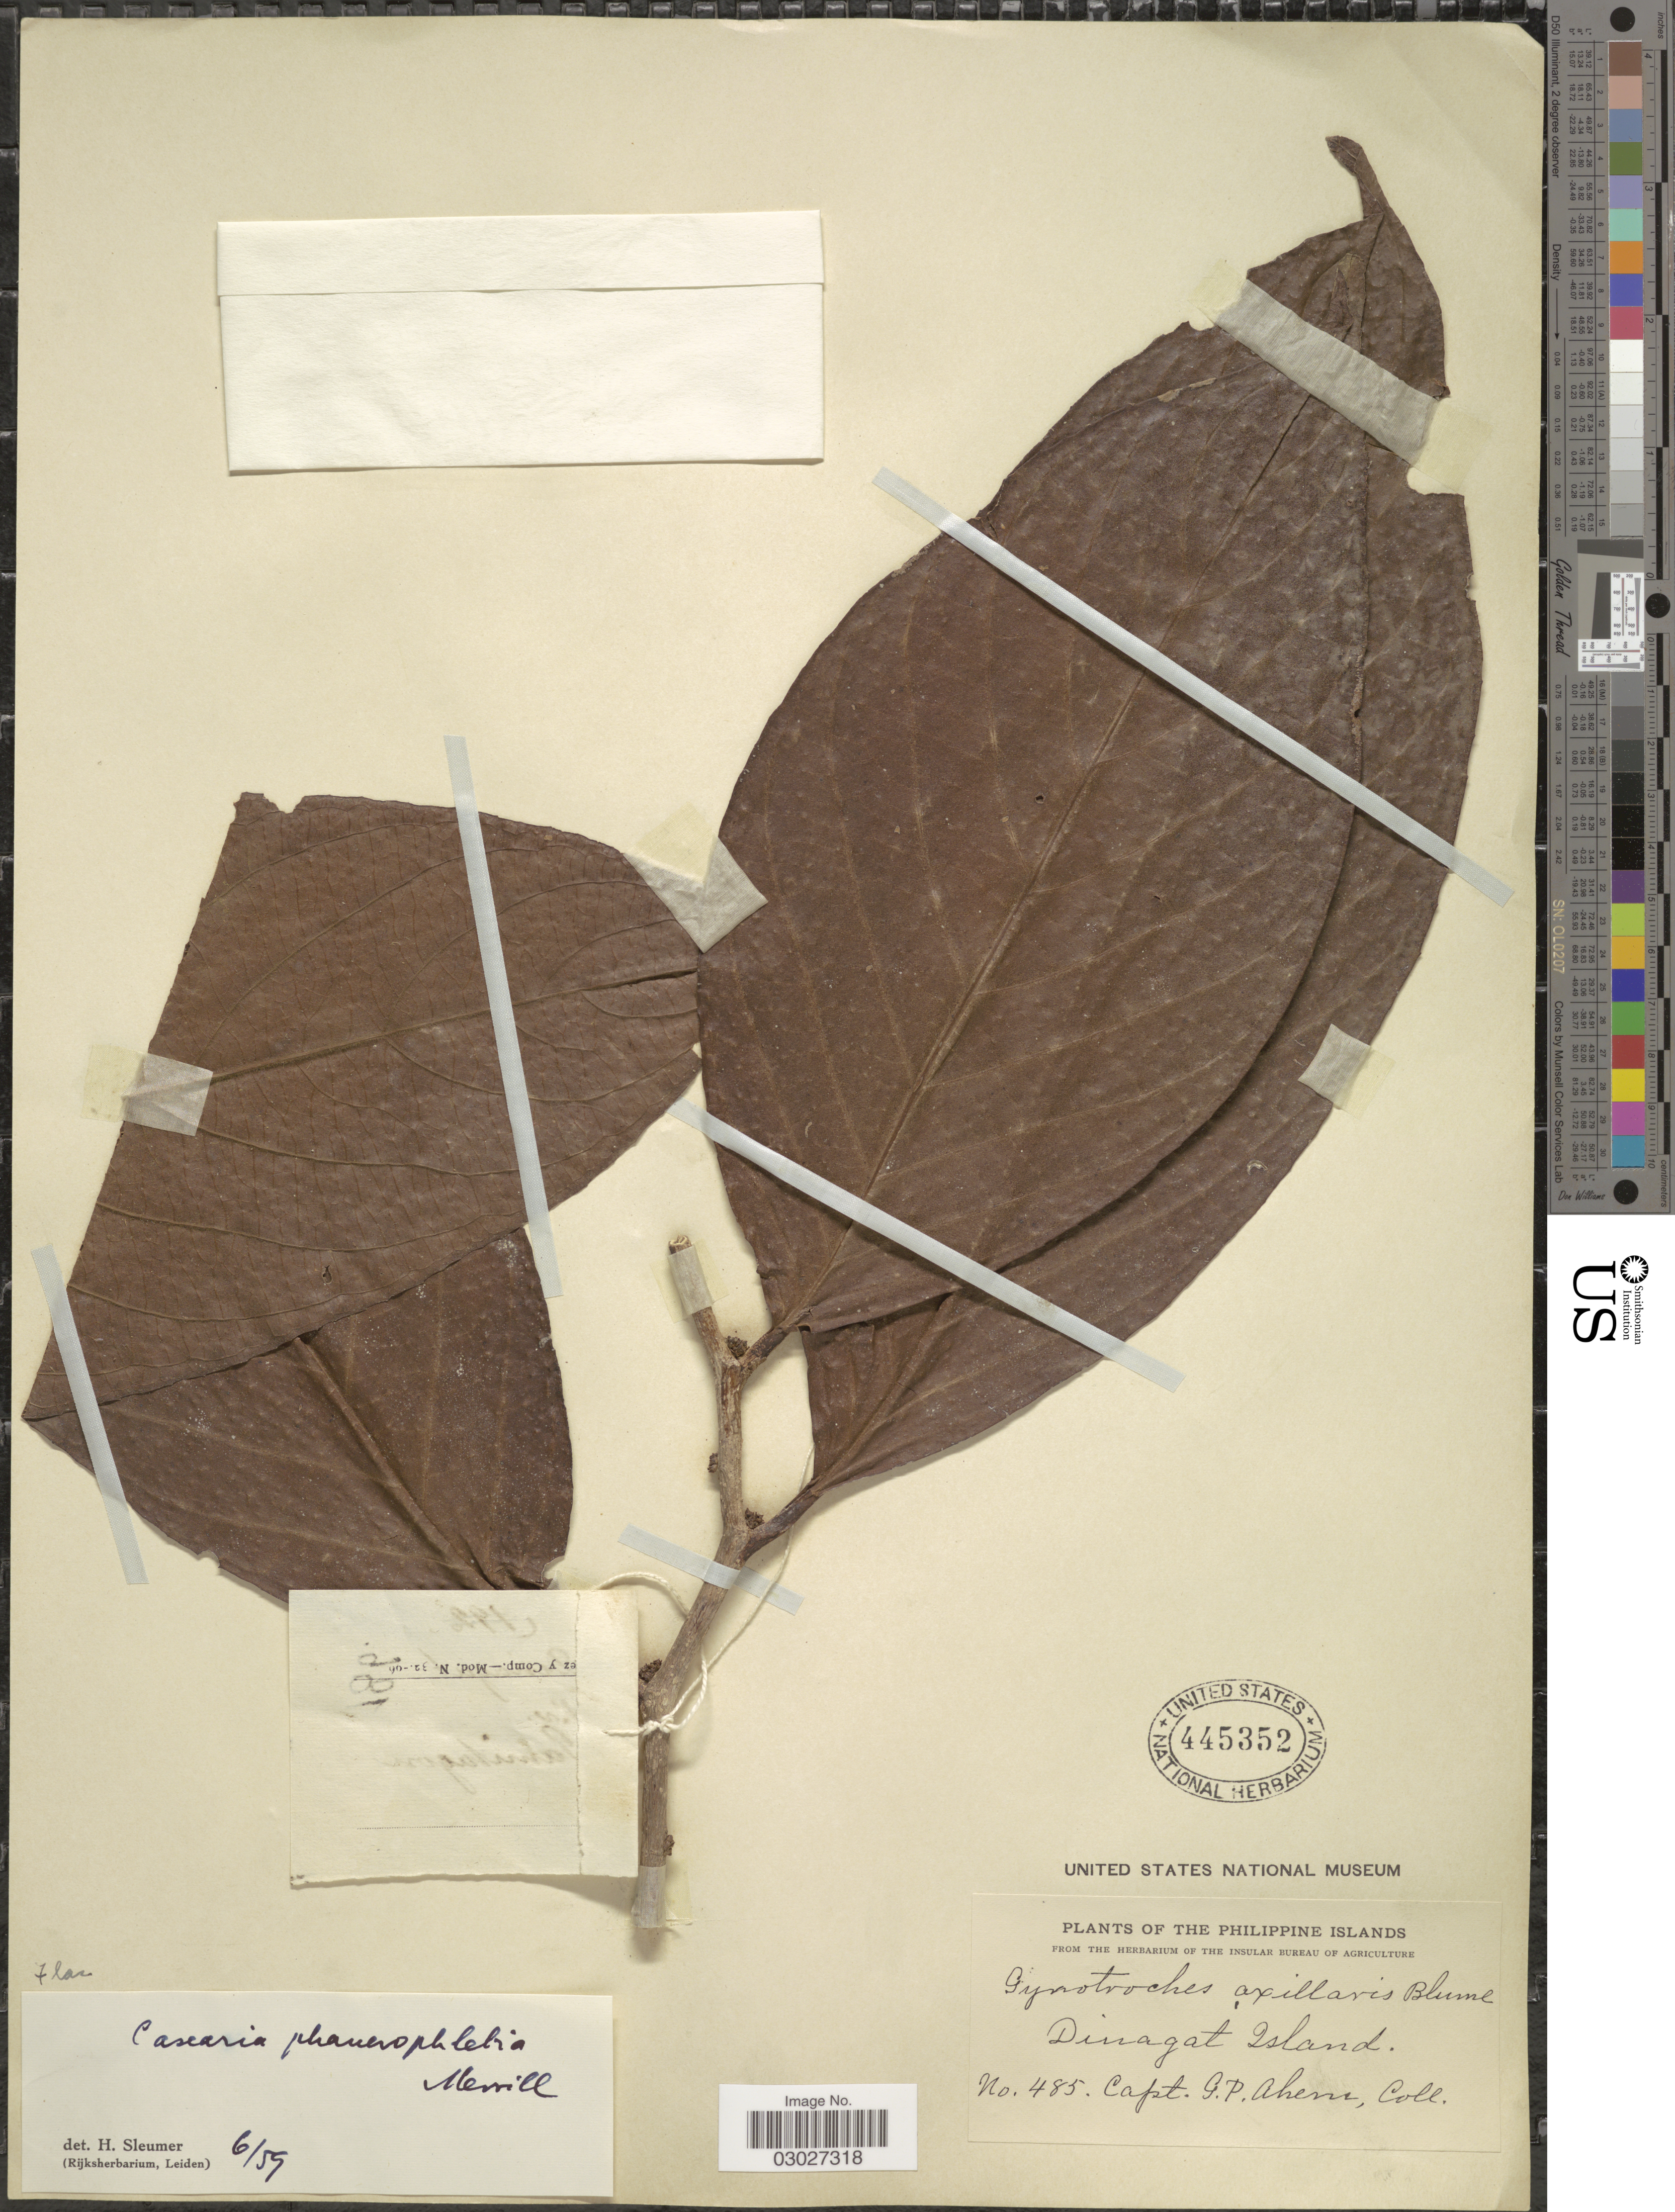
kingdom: Plantae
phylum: Tracheophyta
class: Magnoliopsida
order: Malpighiales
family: Salicaceae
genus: Casearia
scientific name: Casearia phanerophlebia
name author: Merr.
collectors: G. Ahern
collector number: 485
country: Philippines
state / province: Caraga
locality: The Philippine Islands, Dinagat Island.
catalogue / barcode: US 445352